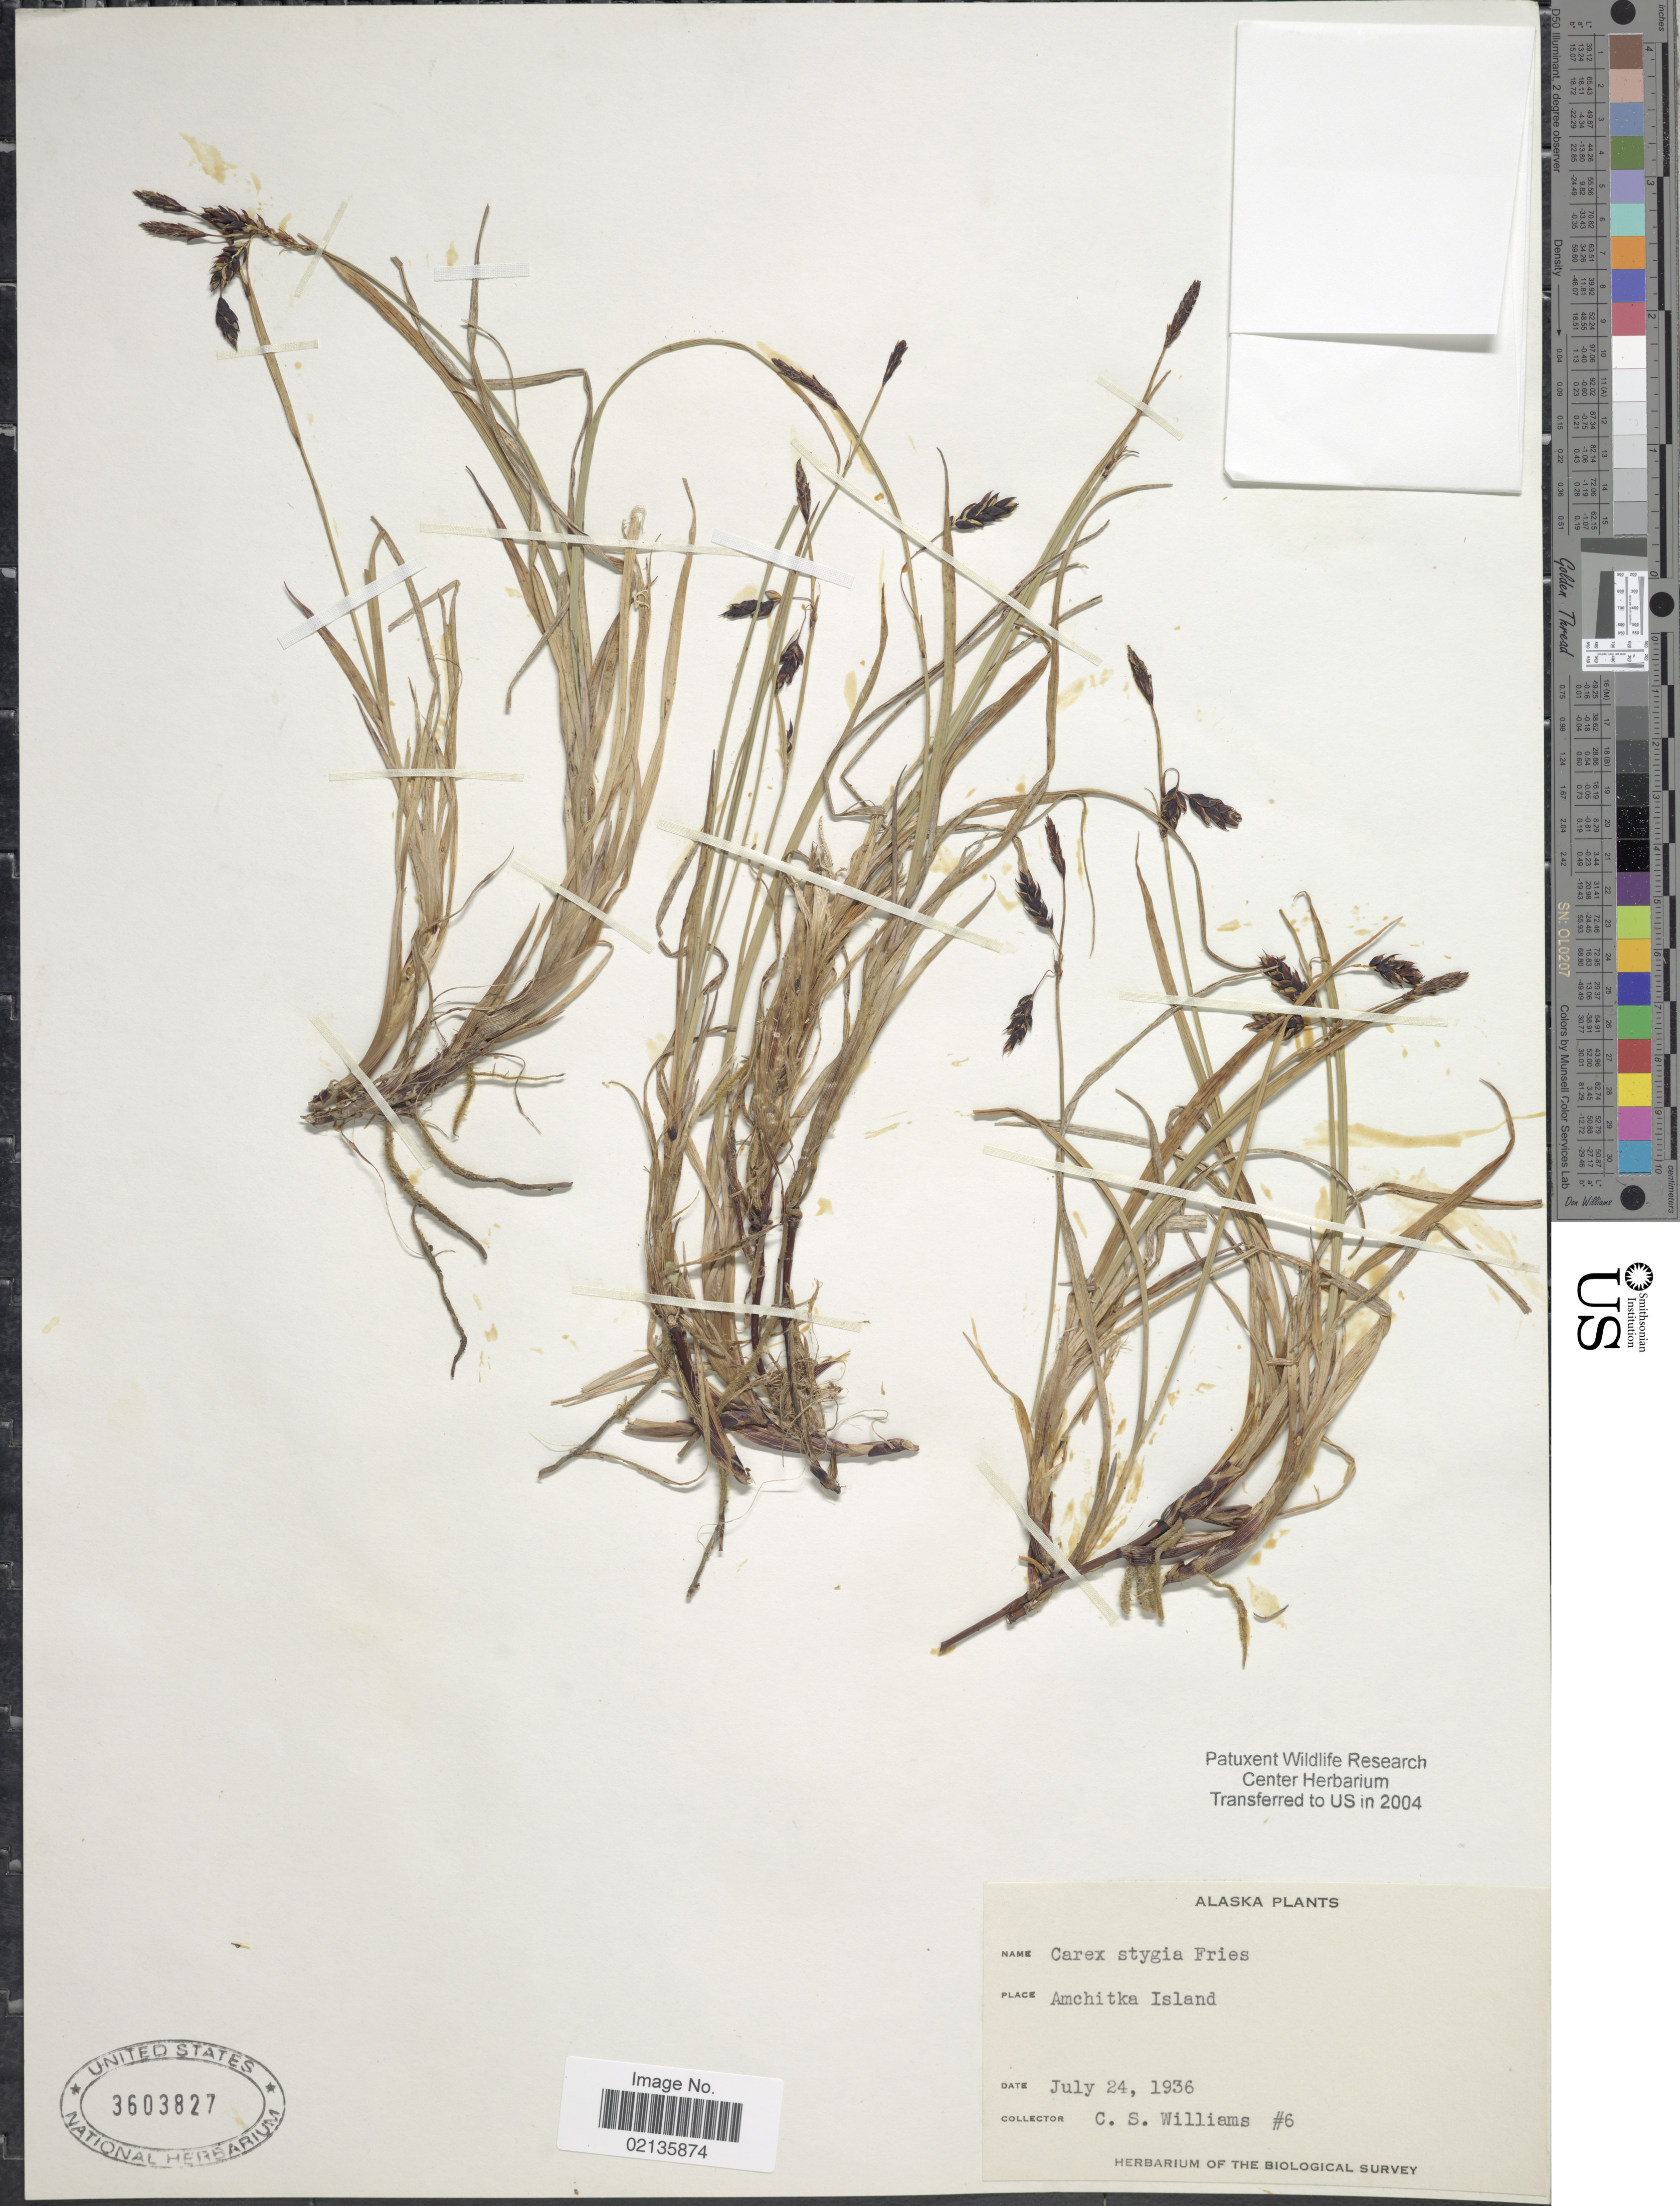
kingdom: Plantae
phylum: Tracheophyta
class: Liliopsida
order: Poales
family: Cyperaceae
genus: Carex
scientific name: Carex x stygia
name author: Fr.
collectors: C. Williams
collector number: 6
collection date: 1936-07-24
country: United States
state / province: Alaska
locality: Amchitka Island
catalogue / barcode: US 3603827